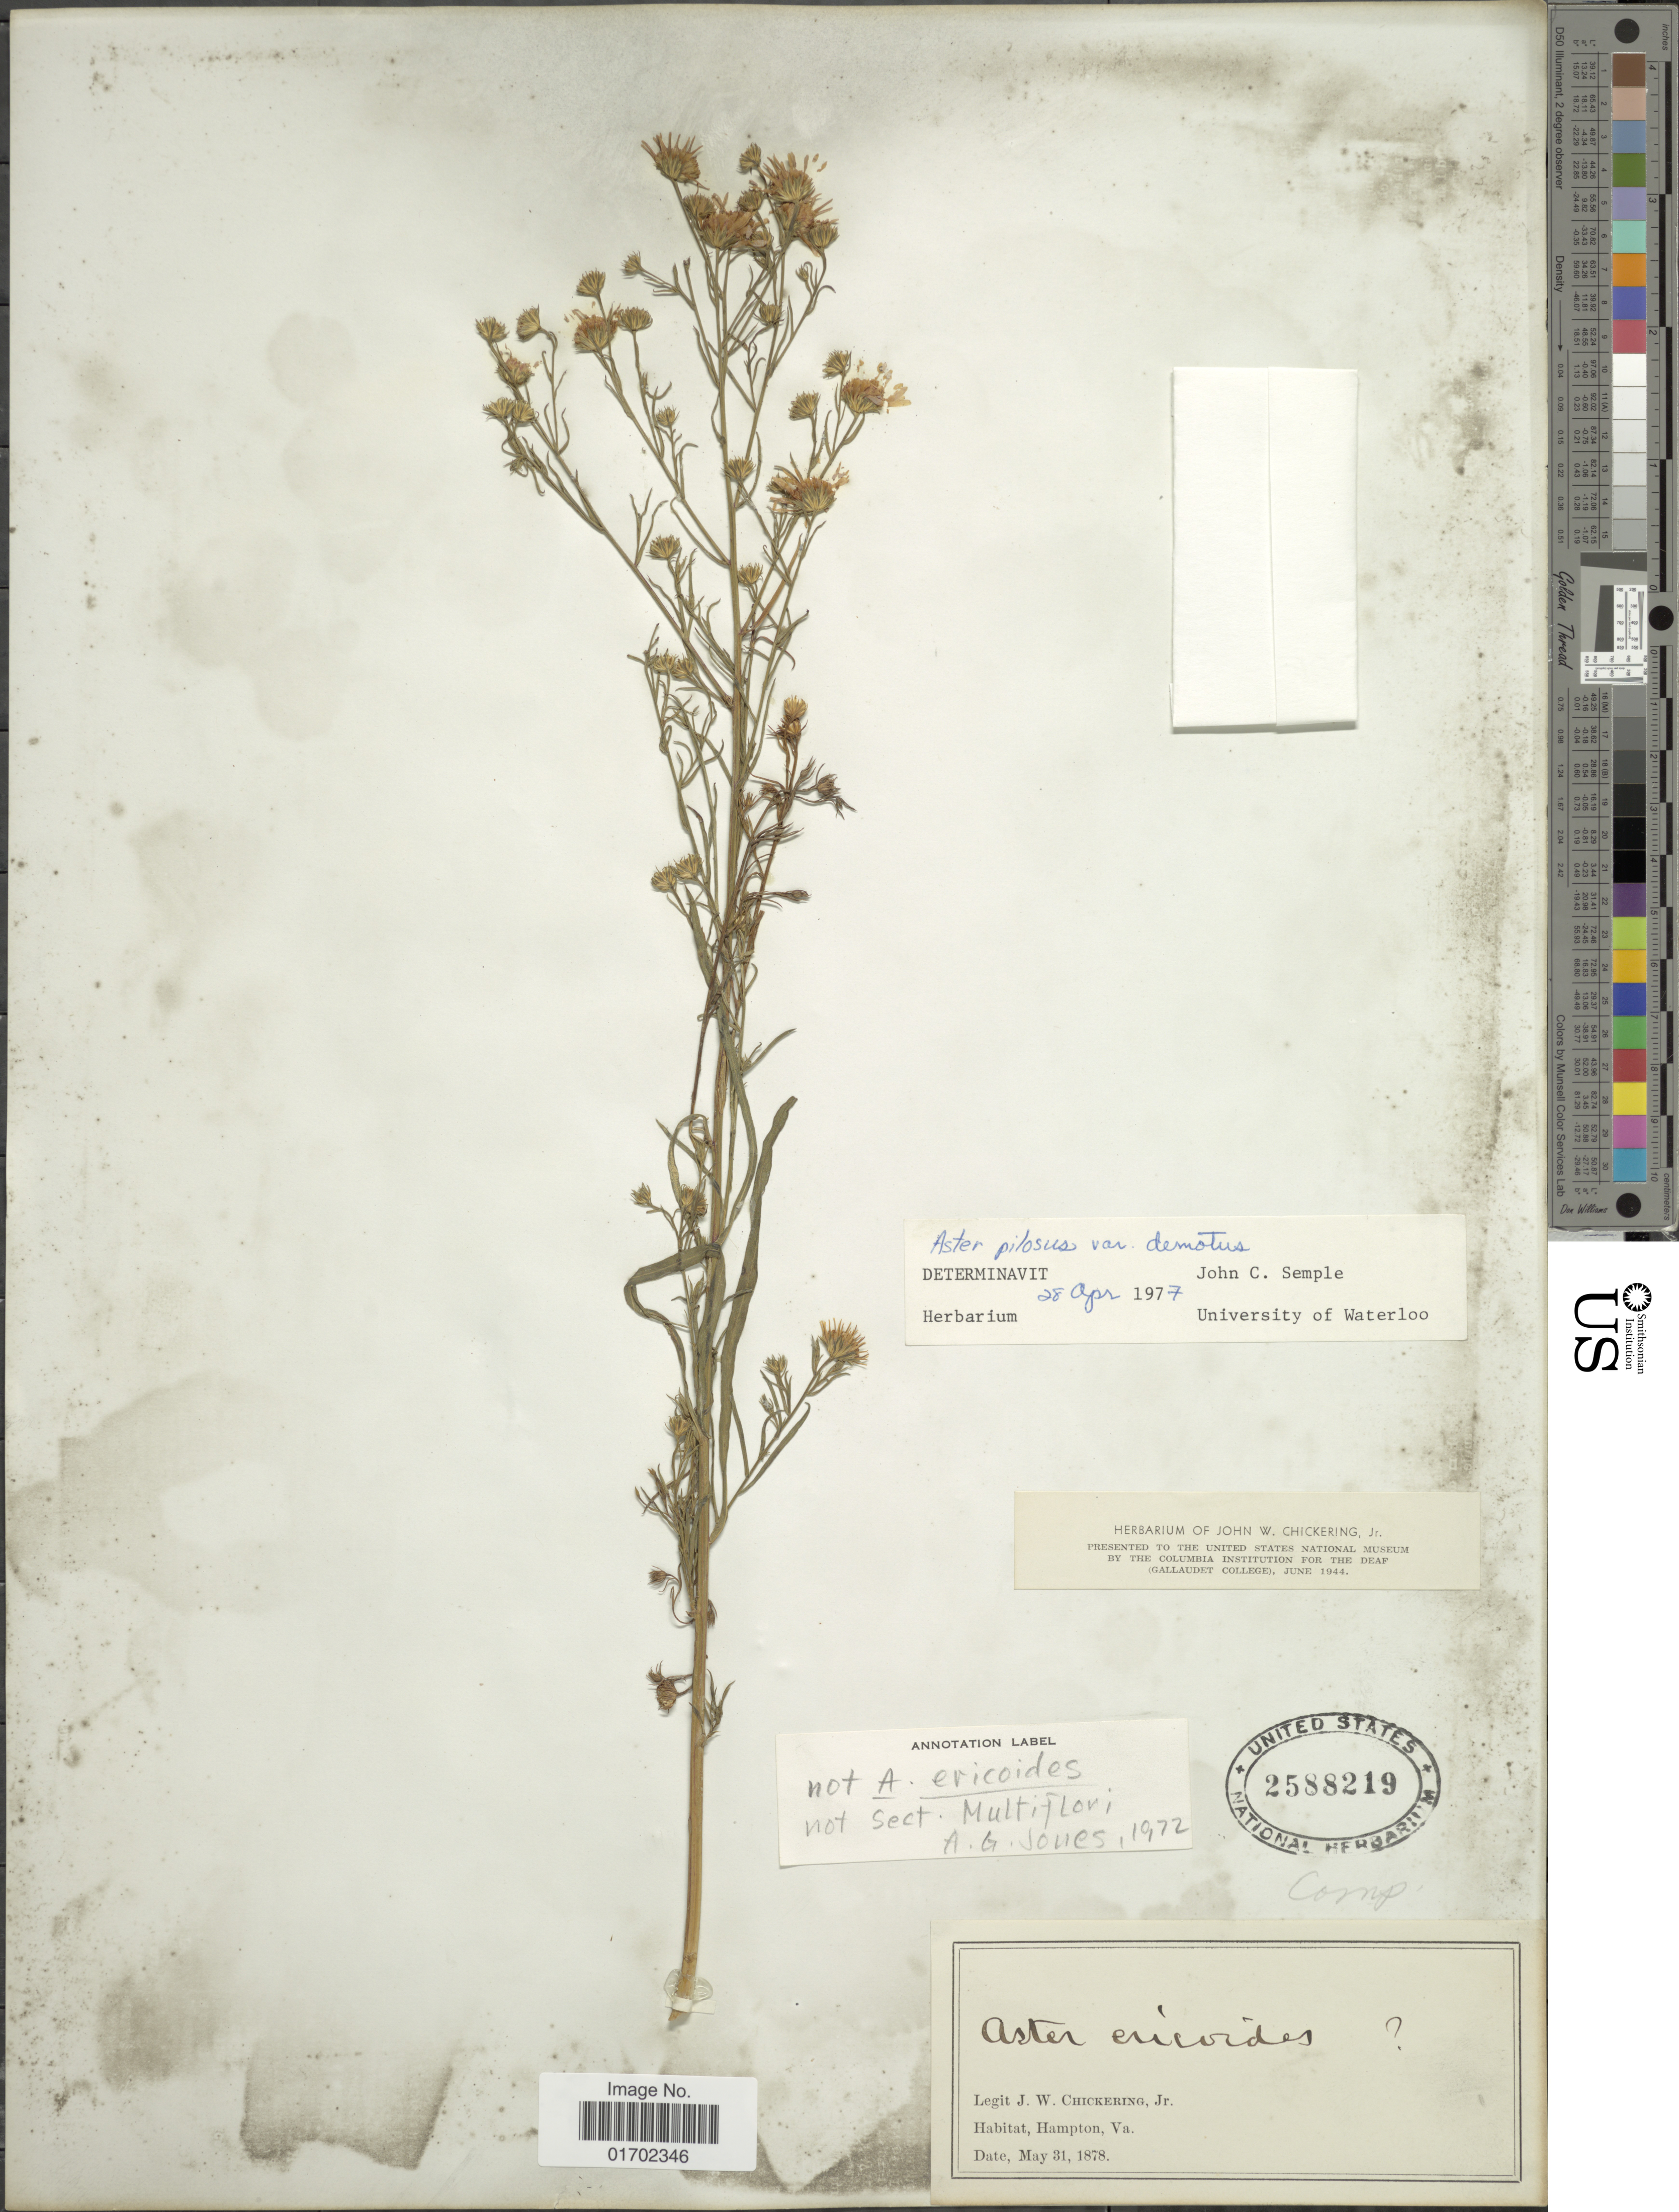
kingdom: Plantae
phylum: Tracheophyta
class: Magnoliopsida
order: Asterales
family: Asteraceae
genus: Symphyotrichum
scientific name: Symphyotrichum pilosum var. pilosum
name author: (Willd.) G.L. Nesom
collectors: J. W. Chickering Jr.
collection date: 1878-05-31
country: United States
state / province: Virginia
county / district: City of Hampton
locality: Hampton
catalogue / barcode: US 2588219